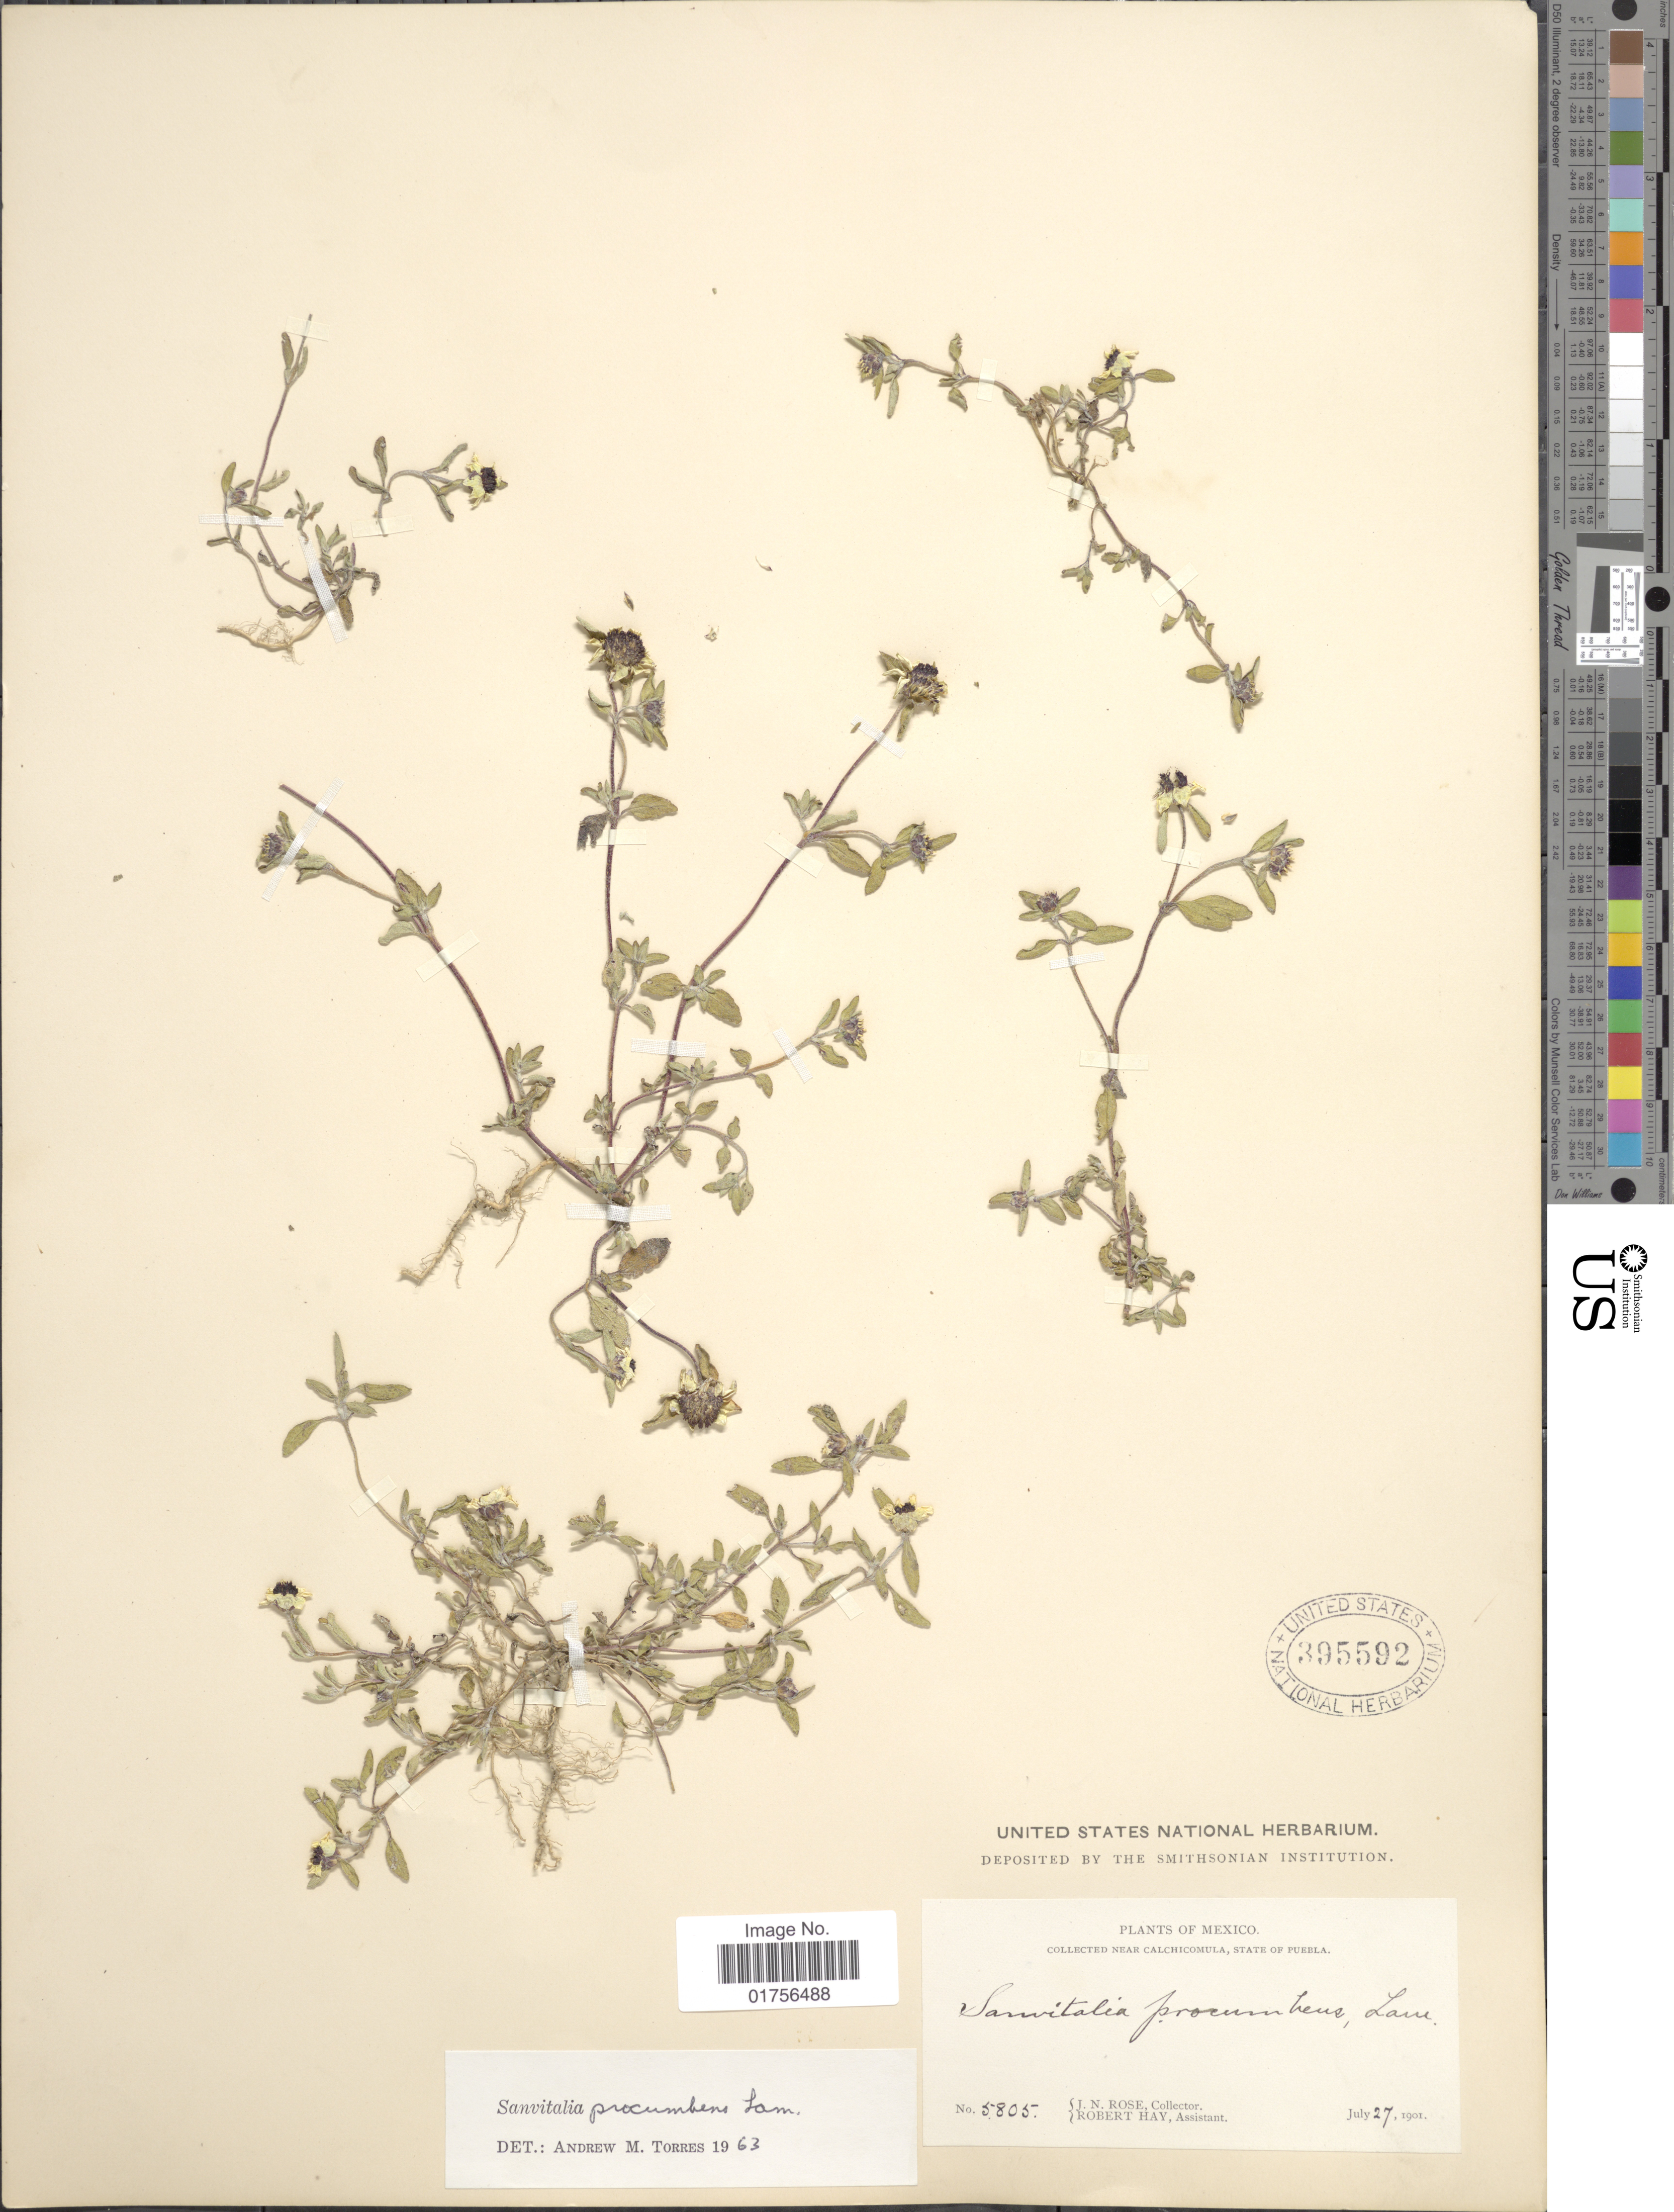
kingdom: Plantae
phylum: Tracheophyta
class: Magnoliopsida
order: Asterales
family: Asteraceae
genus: Sanvitalia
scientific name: Sanvitalia procumbens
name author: Lam.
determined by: Skibicki, Samuel V.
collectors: J. N. Rose & R. H. Hay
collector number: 5805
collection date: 1901-07-27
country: Mexico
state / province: Puebla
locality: Near Calchicomula, State of Puebla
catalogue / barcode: US 395592